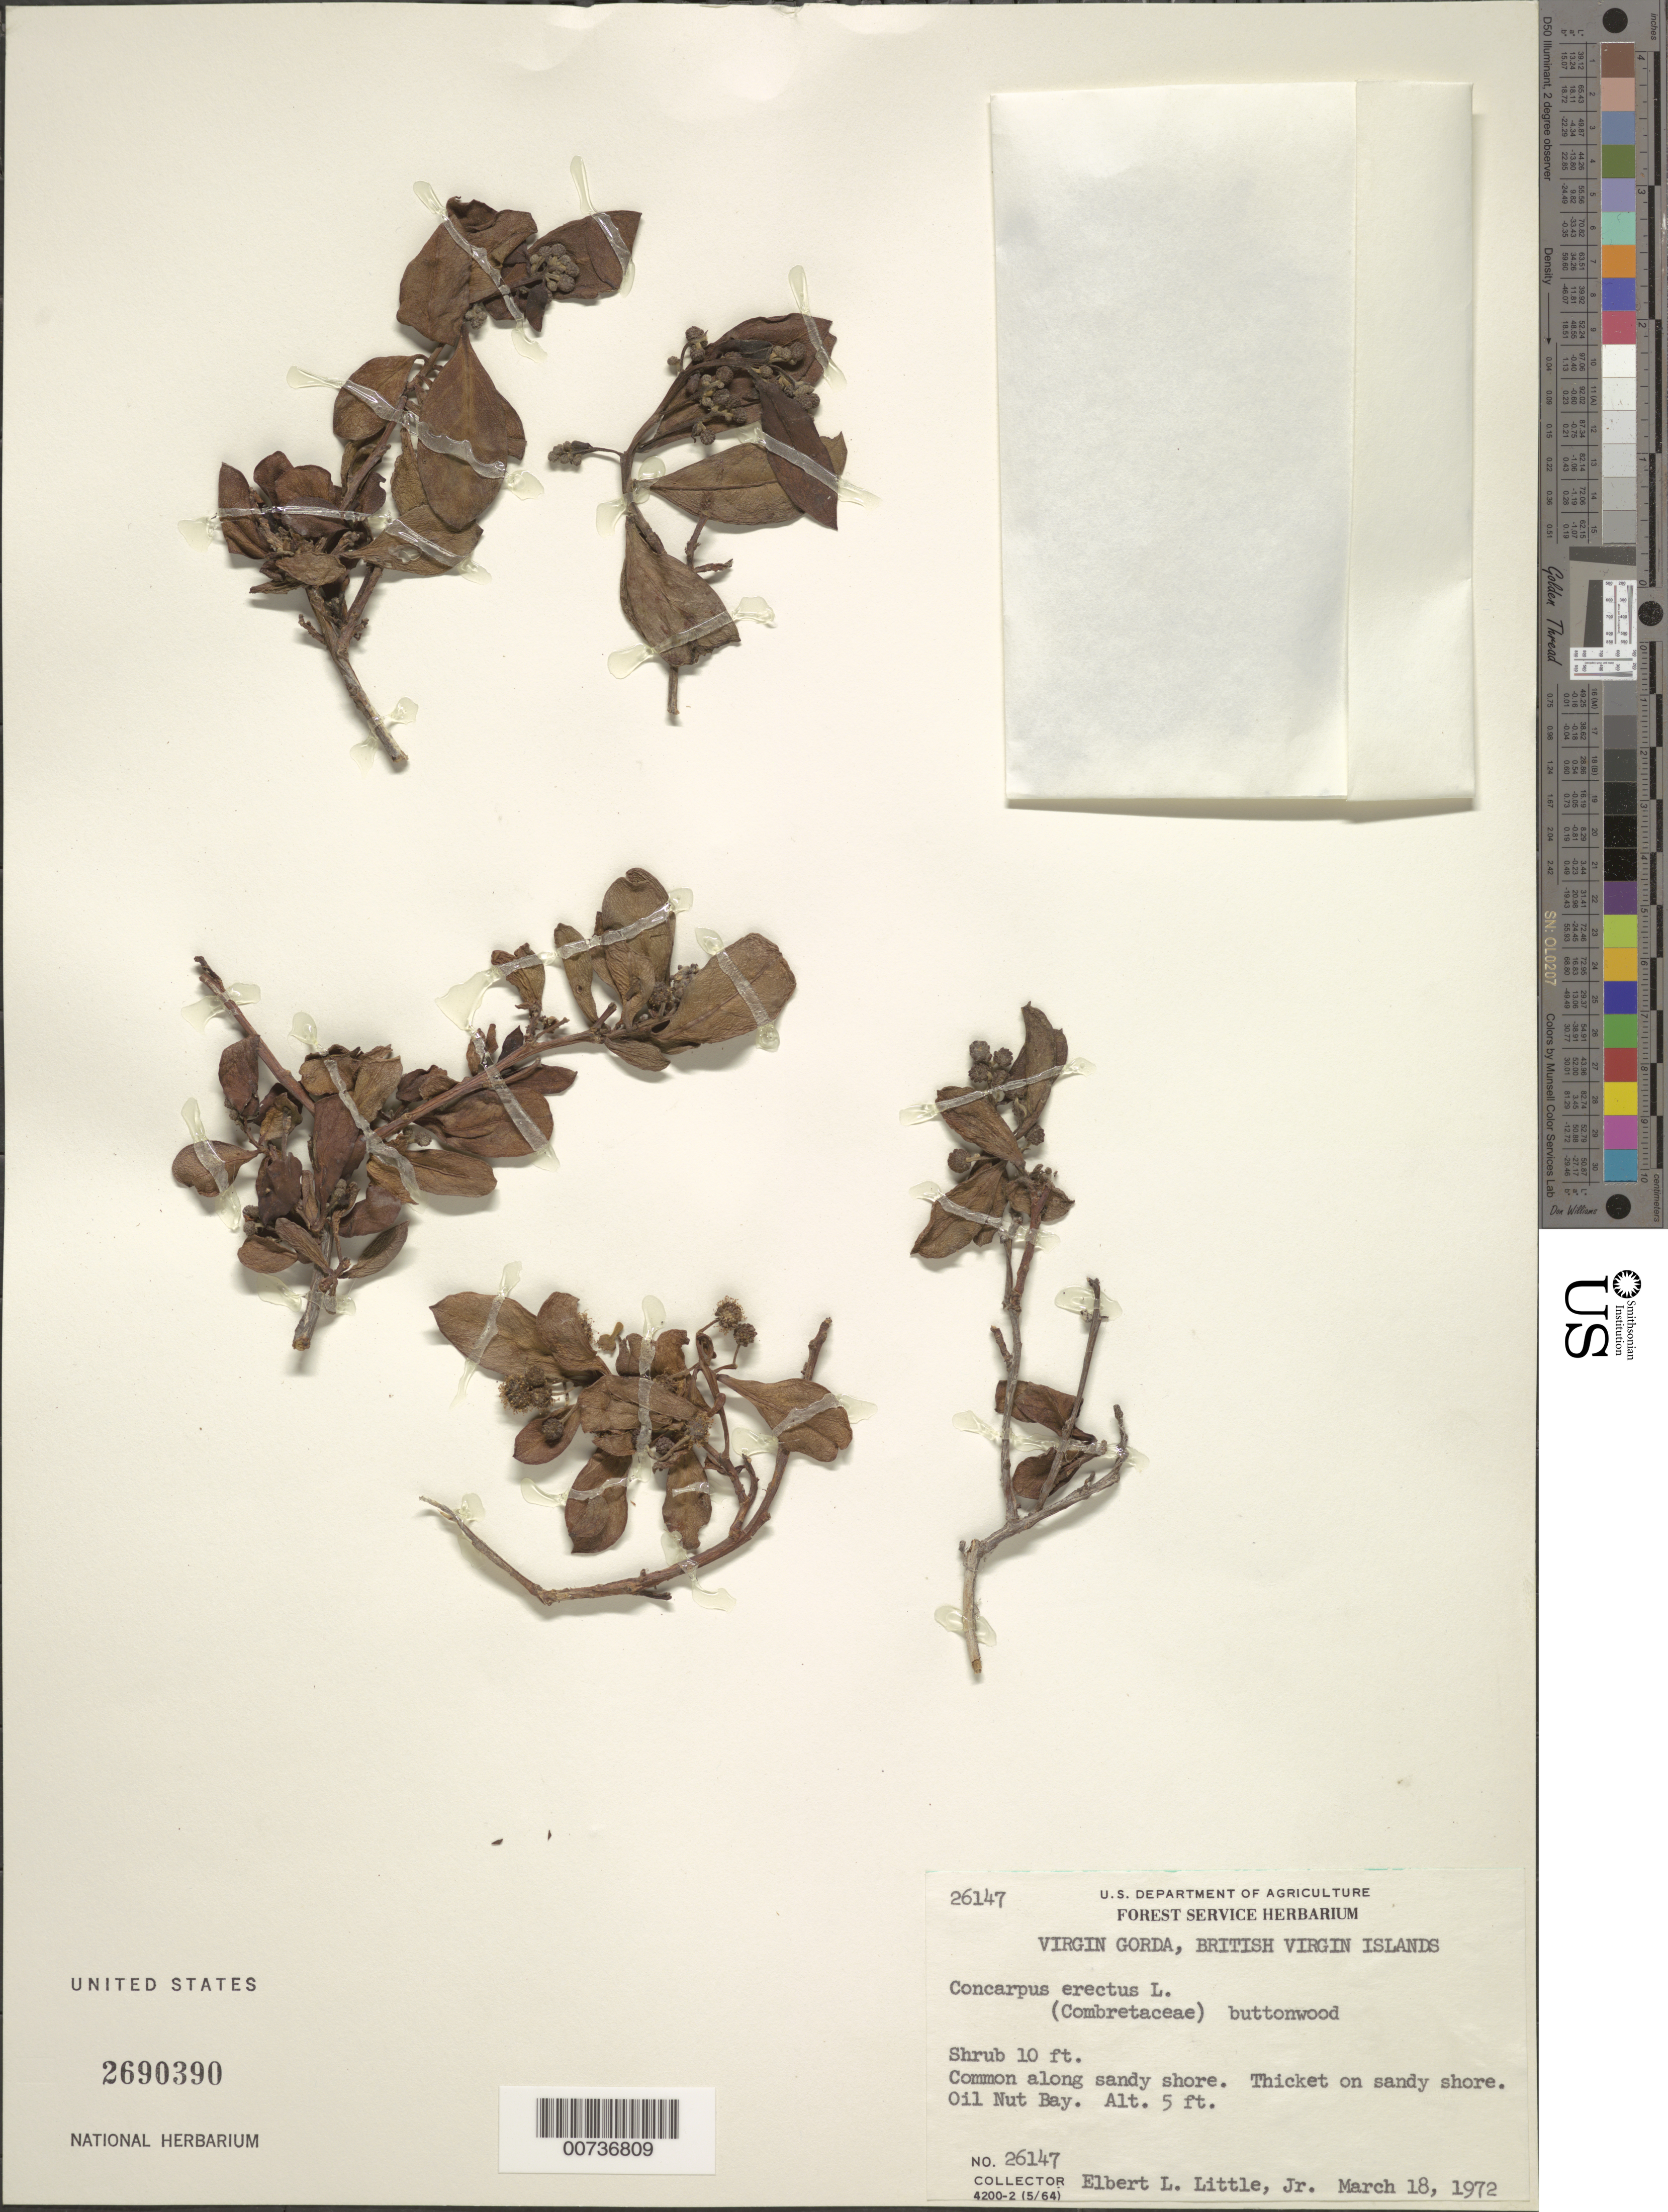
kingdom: Plantae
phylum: Tracheophyta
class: Magnoliopsida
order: Myrtales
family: Combretaceae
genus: Conocarpus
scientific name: Conocarpus erectus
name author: L.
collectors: E. L. Little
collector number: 26147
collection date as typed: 18 Mar 1972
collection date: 1972-03-18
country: British Virgin Islands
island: Virgin Gorda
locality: Oil Nut Bay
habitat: Thicket on sandy shore, common along sandy shore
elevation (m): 2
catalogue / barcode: US 2690390